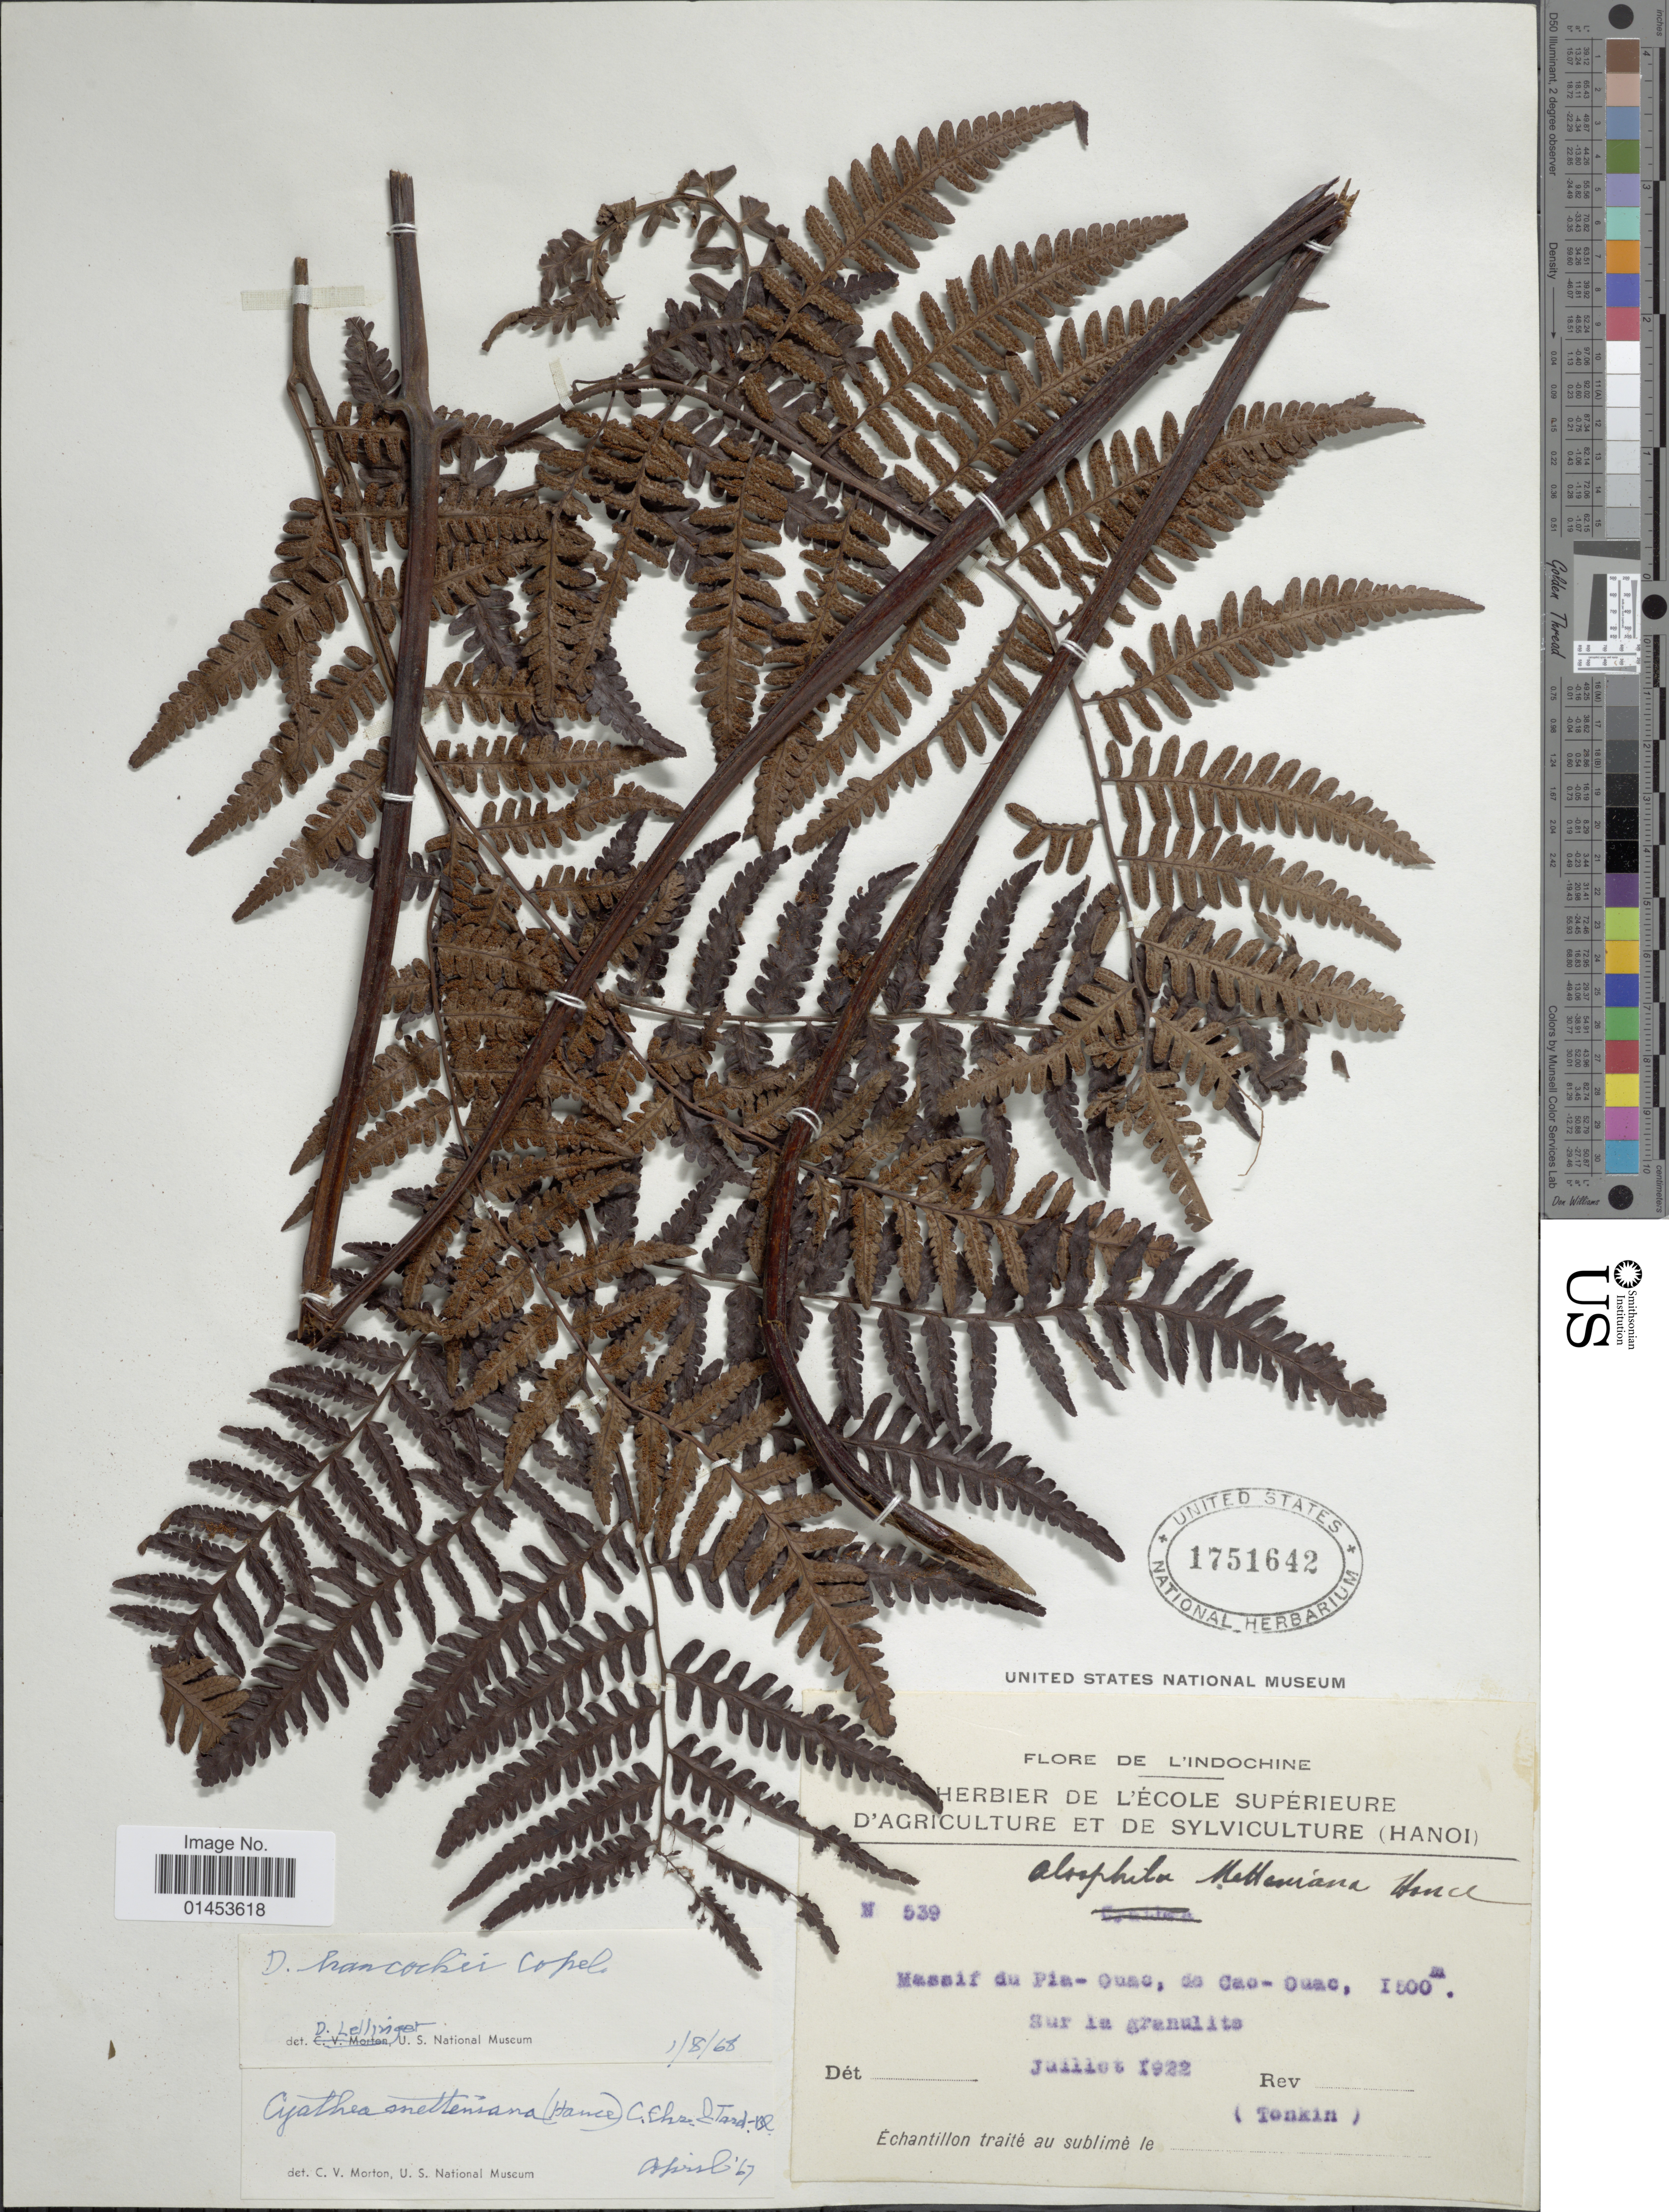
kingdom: Plantae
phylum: Tracheophyta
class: Polypodiopsida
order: Cyatheales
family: Cyatheaceae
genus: Cyathea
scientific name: Cyathea hancockii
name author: Copel.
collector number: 539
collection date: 1922-07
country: Vietnam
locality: L'Indochine, Tonkin. massif du Pia-Ouac, do Cao-Ouac, sur la granulite [interpreted]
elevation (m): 1500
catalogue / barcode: US 1751642